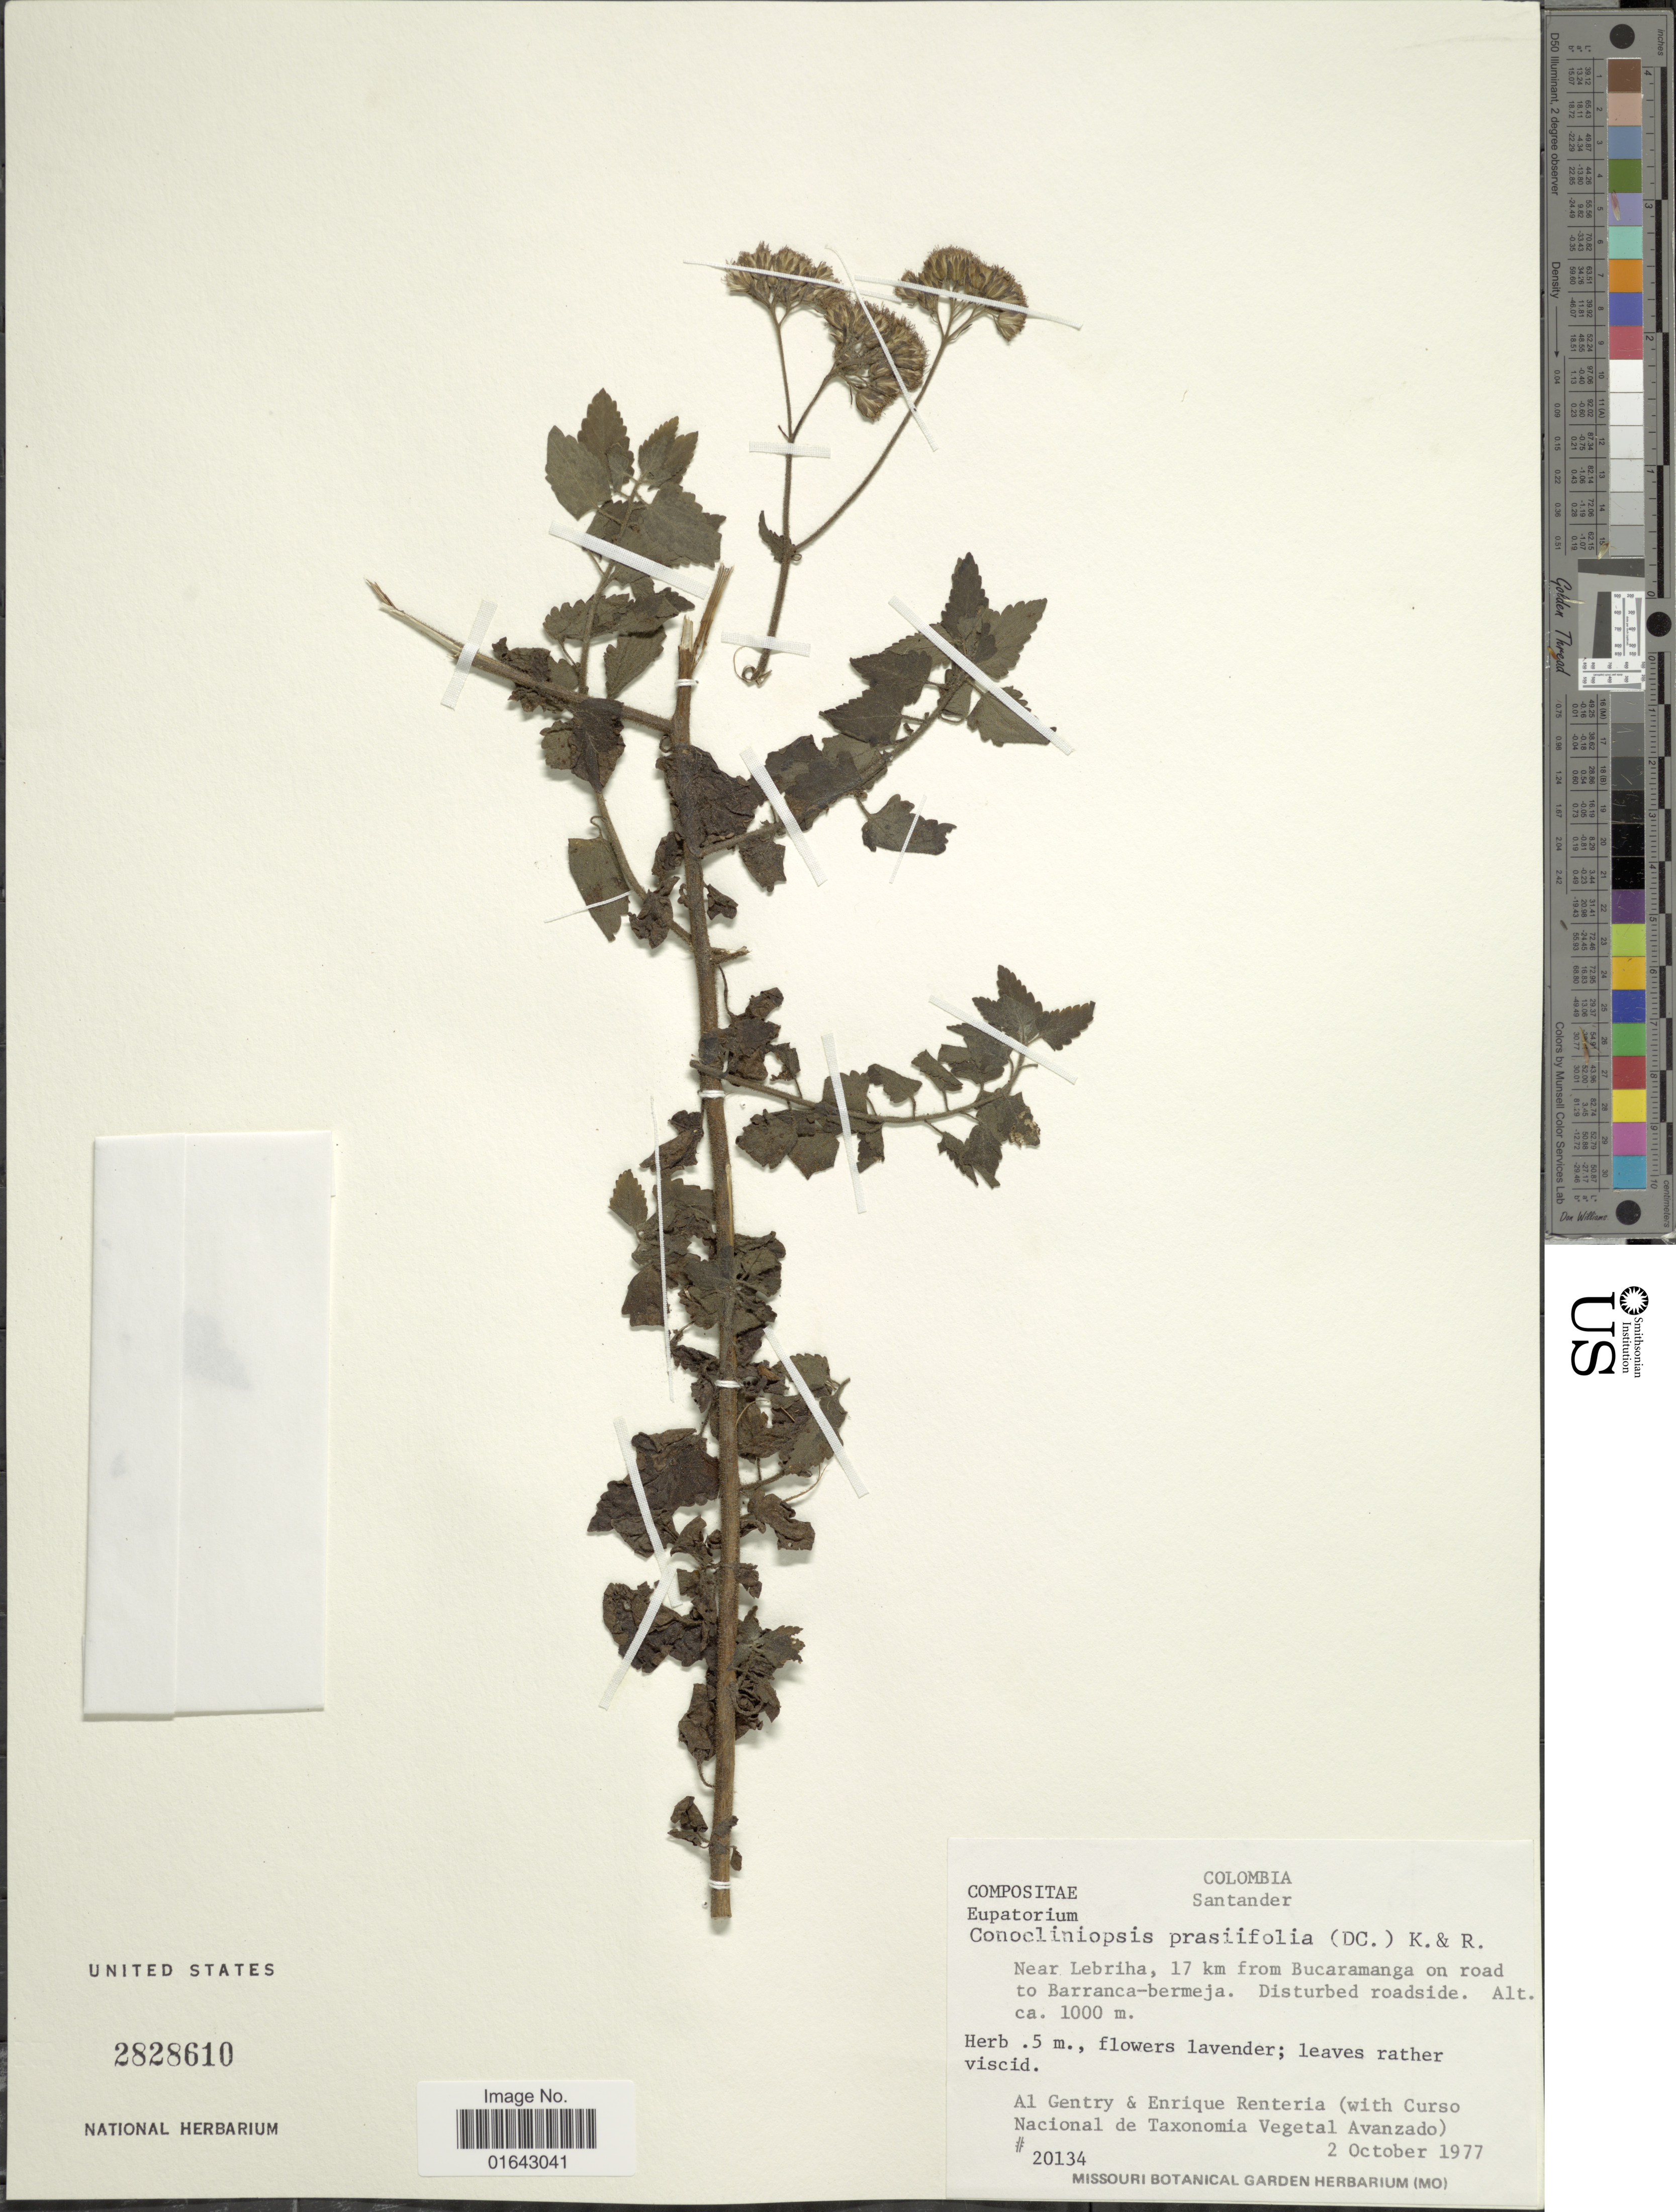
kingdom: Plantae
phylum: Tracheophyta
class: Magnoliopsida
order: Asterales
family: Asteraceae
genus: Conocliniopsis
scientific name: Conocliniopsis prasiifolia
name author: (DC.) R.M. King & H. Rob.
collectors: A. H. Gentry & E. Renteria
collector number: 20134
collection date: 1977-10-02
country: Colombia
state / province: Santander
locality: Santander. Near Lebriha, 17 km from Bucaramanga on road to Barranca-bermeja.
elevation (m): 1000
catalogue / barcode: US 2828610